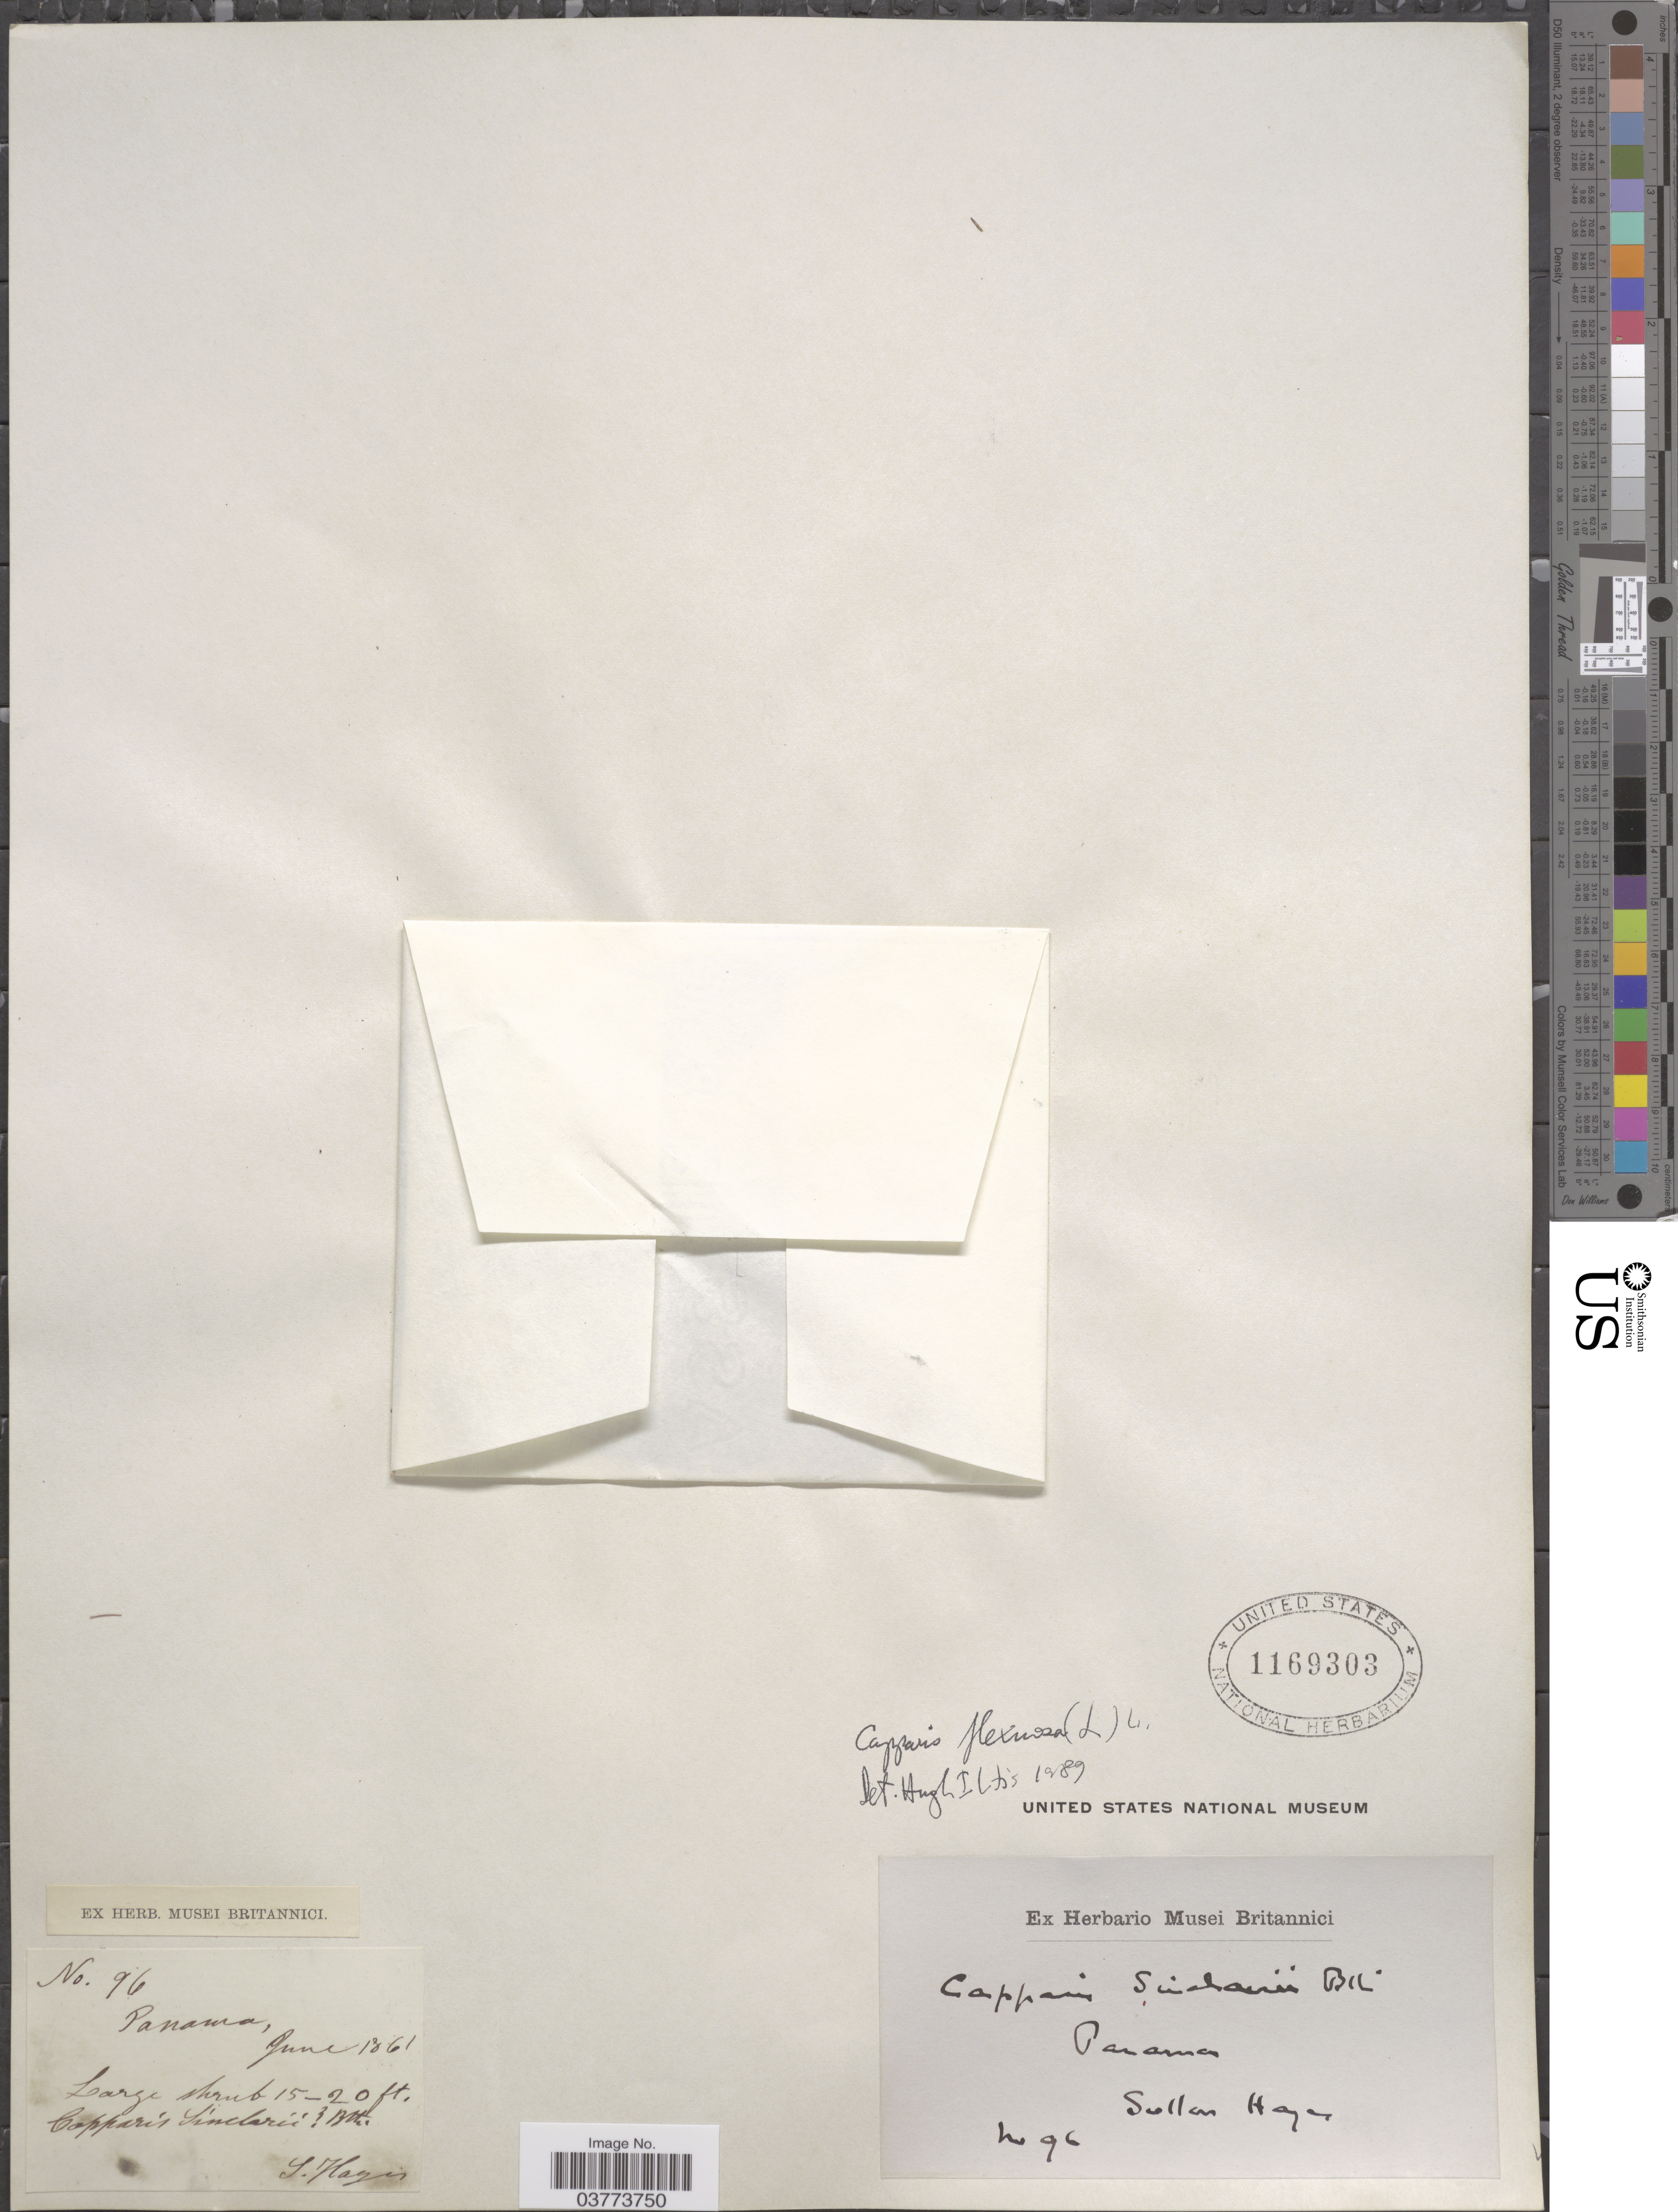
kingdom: Plantae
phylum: Tracheophyta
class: Magnoliopsida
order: Brassicales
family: Capparaceae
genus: Cynophalla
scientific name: Cynophalla flexuosa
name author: (L.) J. Presl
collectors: S. Hayes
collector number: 96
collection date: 1861-06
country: Panama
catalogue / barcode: US 1169303